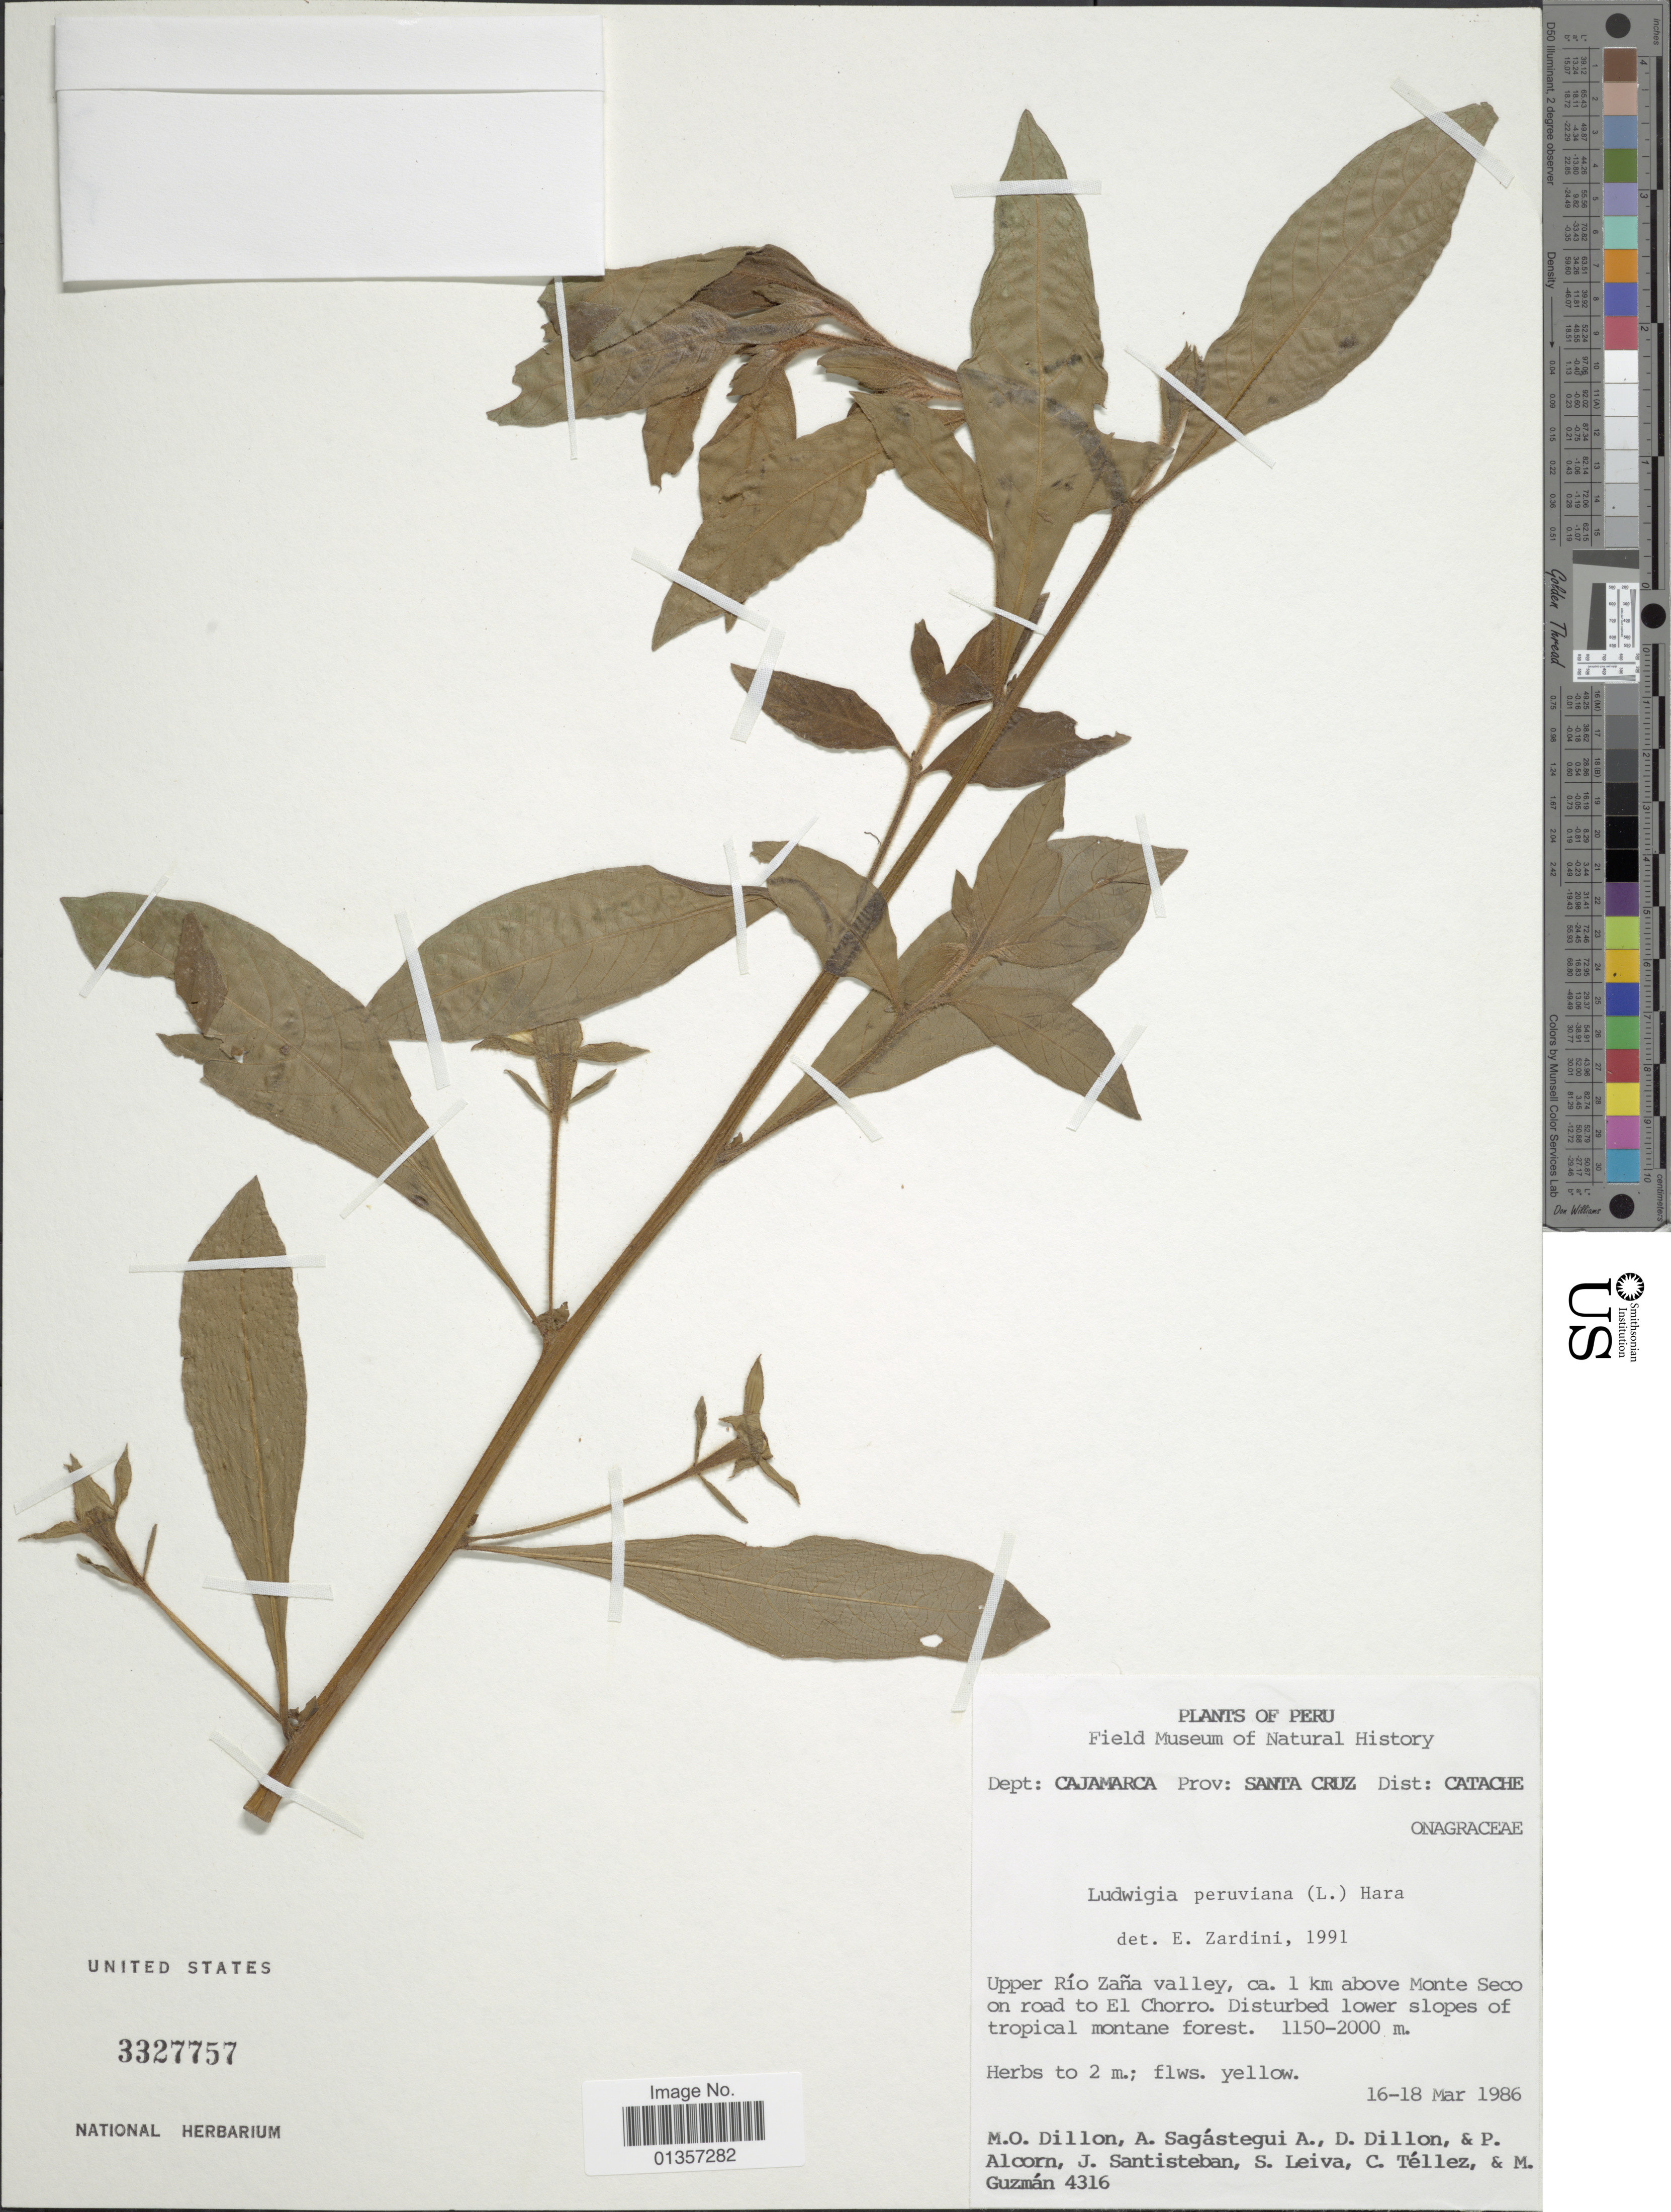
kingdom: Plantae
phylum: Tracheophyta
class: Magnoliopsida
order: Myrtales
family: Onagraceae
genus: Ludwigia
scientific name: Ludwigia peruviana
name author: (L.) H. Hara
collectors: M. O. Dillon, A. Sagástegui A., D. Dillon, P. Alcorn & et al.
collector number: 4316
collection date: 1986-03-16/1986-03-18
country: Peru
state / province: Cajamarca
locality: Prov: Santa Cruz. Dist: Catache. Upper Río Zaña valley, ca. 1 km above Monte Seco on road to El Chorro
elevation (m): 1150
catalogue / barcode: US 3327757